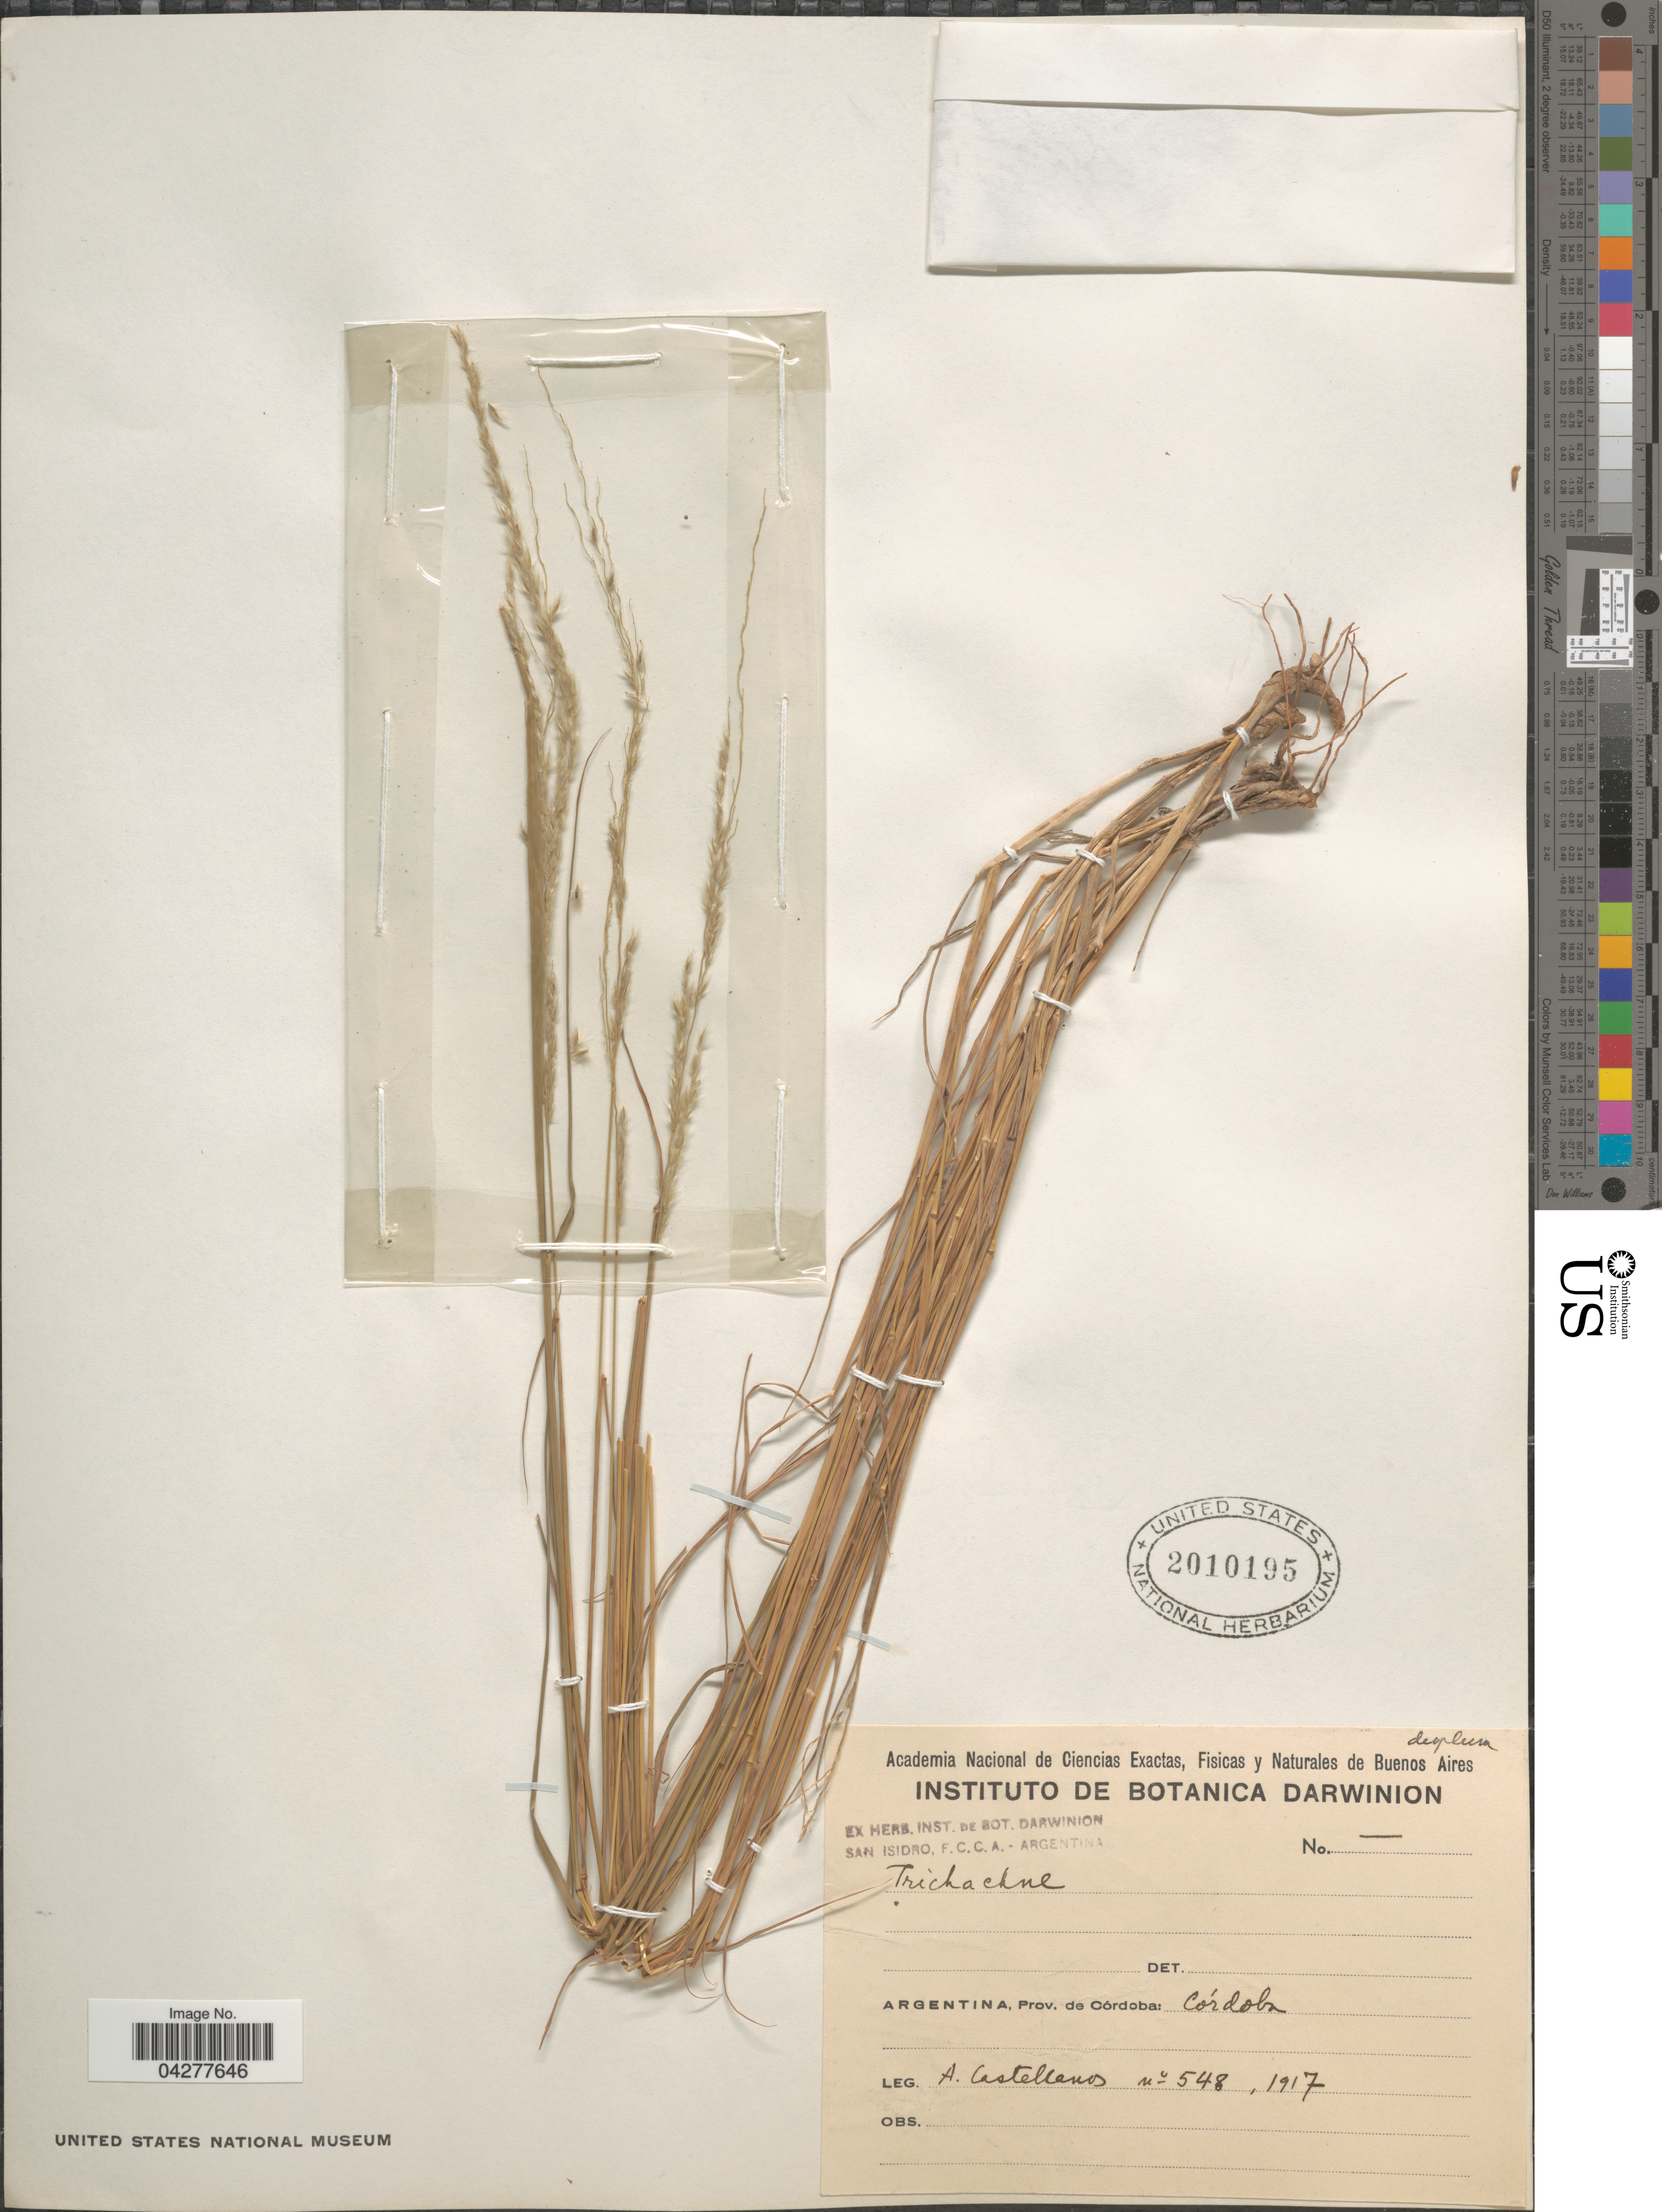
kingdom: Plantae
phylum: Tracheophyta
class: Liliopsida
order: Poales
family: Poaceae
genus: Digitaria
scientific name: Digitaria sp.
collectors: A. Castellanos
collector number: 548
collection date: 1917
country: Colombia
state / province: Córdoba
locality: Córdoba.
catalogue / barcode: US 2010195